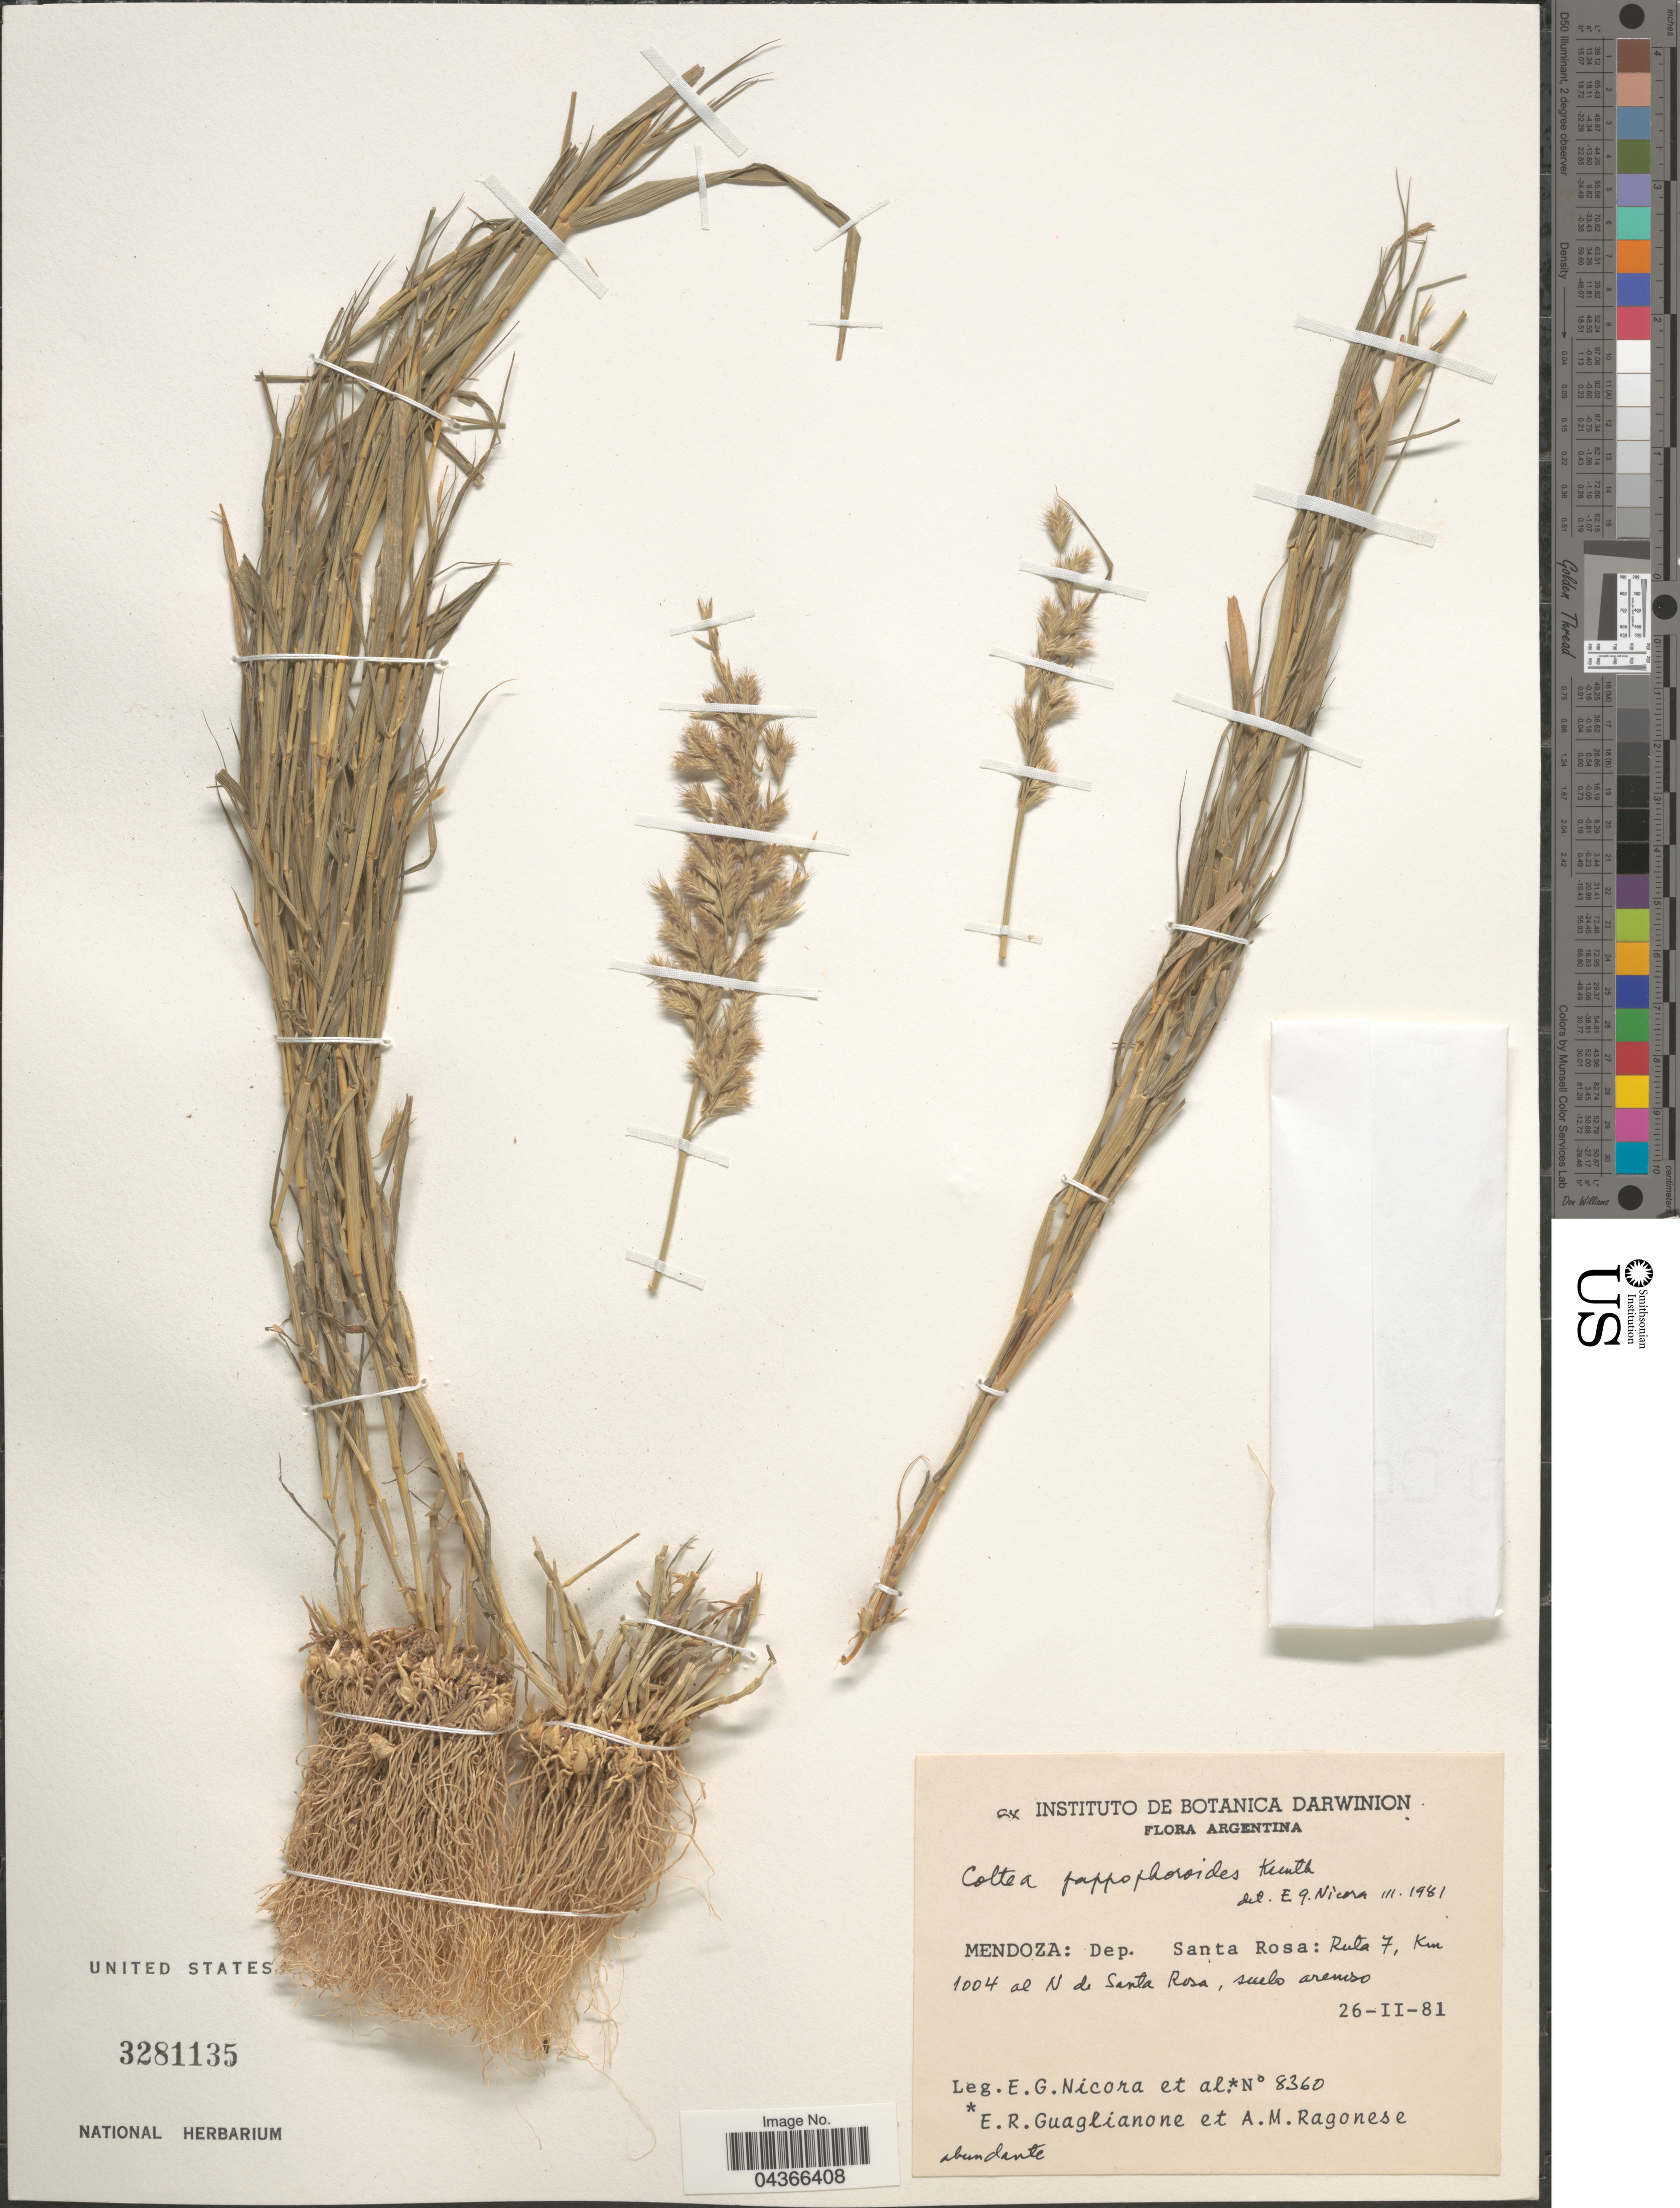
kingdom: Plantae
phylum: Tracheophyta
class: Liliopsida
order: Poales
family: Poaceae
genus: Cottea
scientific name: Cottea pappophoroides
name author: Kunth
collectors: E. G. Nicora, E. R. Guaglianone & A. Ragonese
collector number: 8360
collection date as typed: Transcribed d/m/y: 26/2/81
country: Argentina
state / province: Mendoza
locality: Dep. Santa Rosa: Ruta 7, Km 1004 al N de Santa Rosa, suelo arenoso.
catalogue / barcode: US 328115